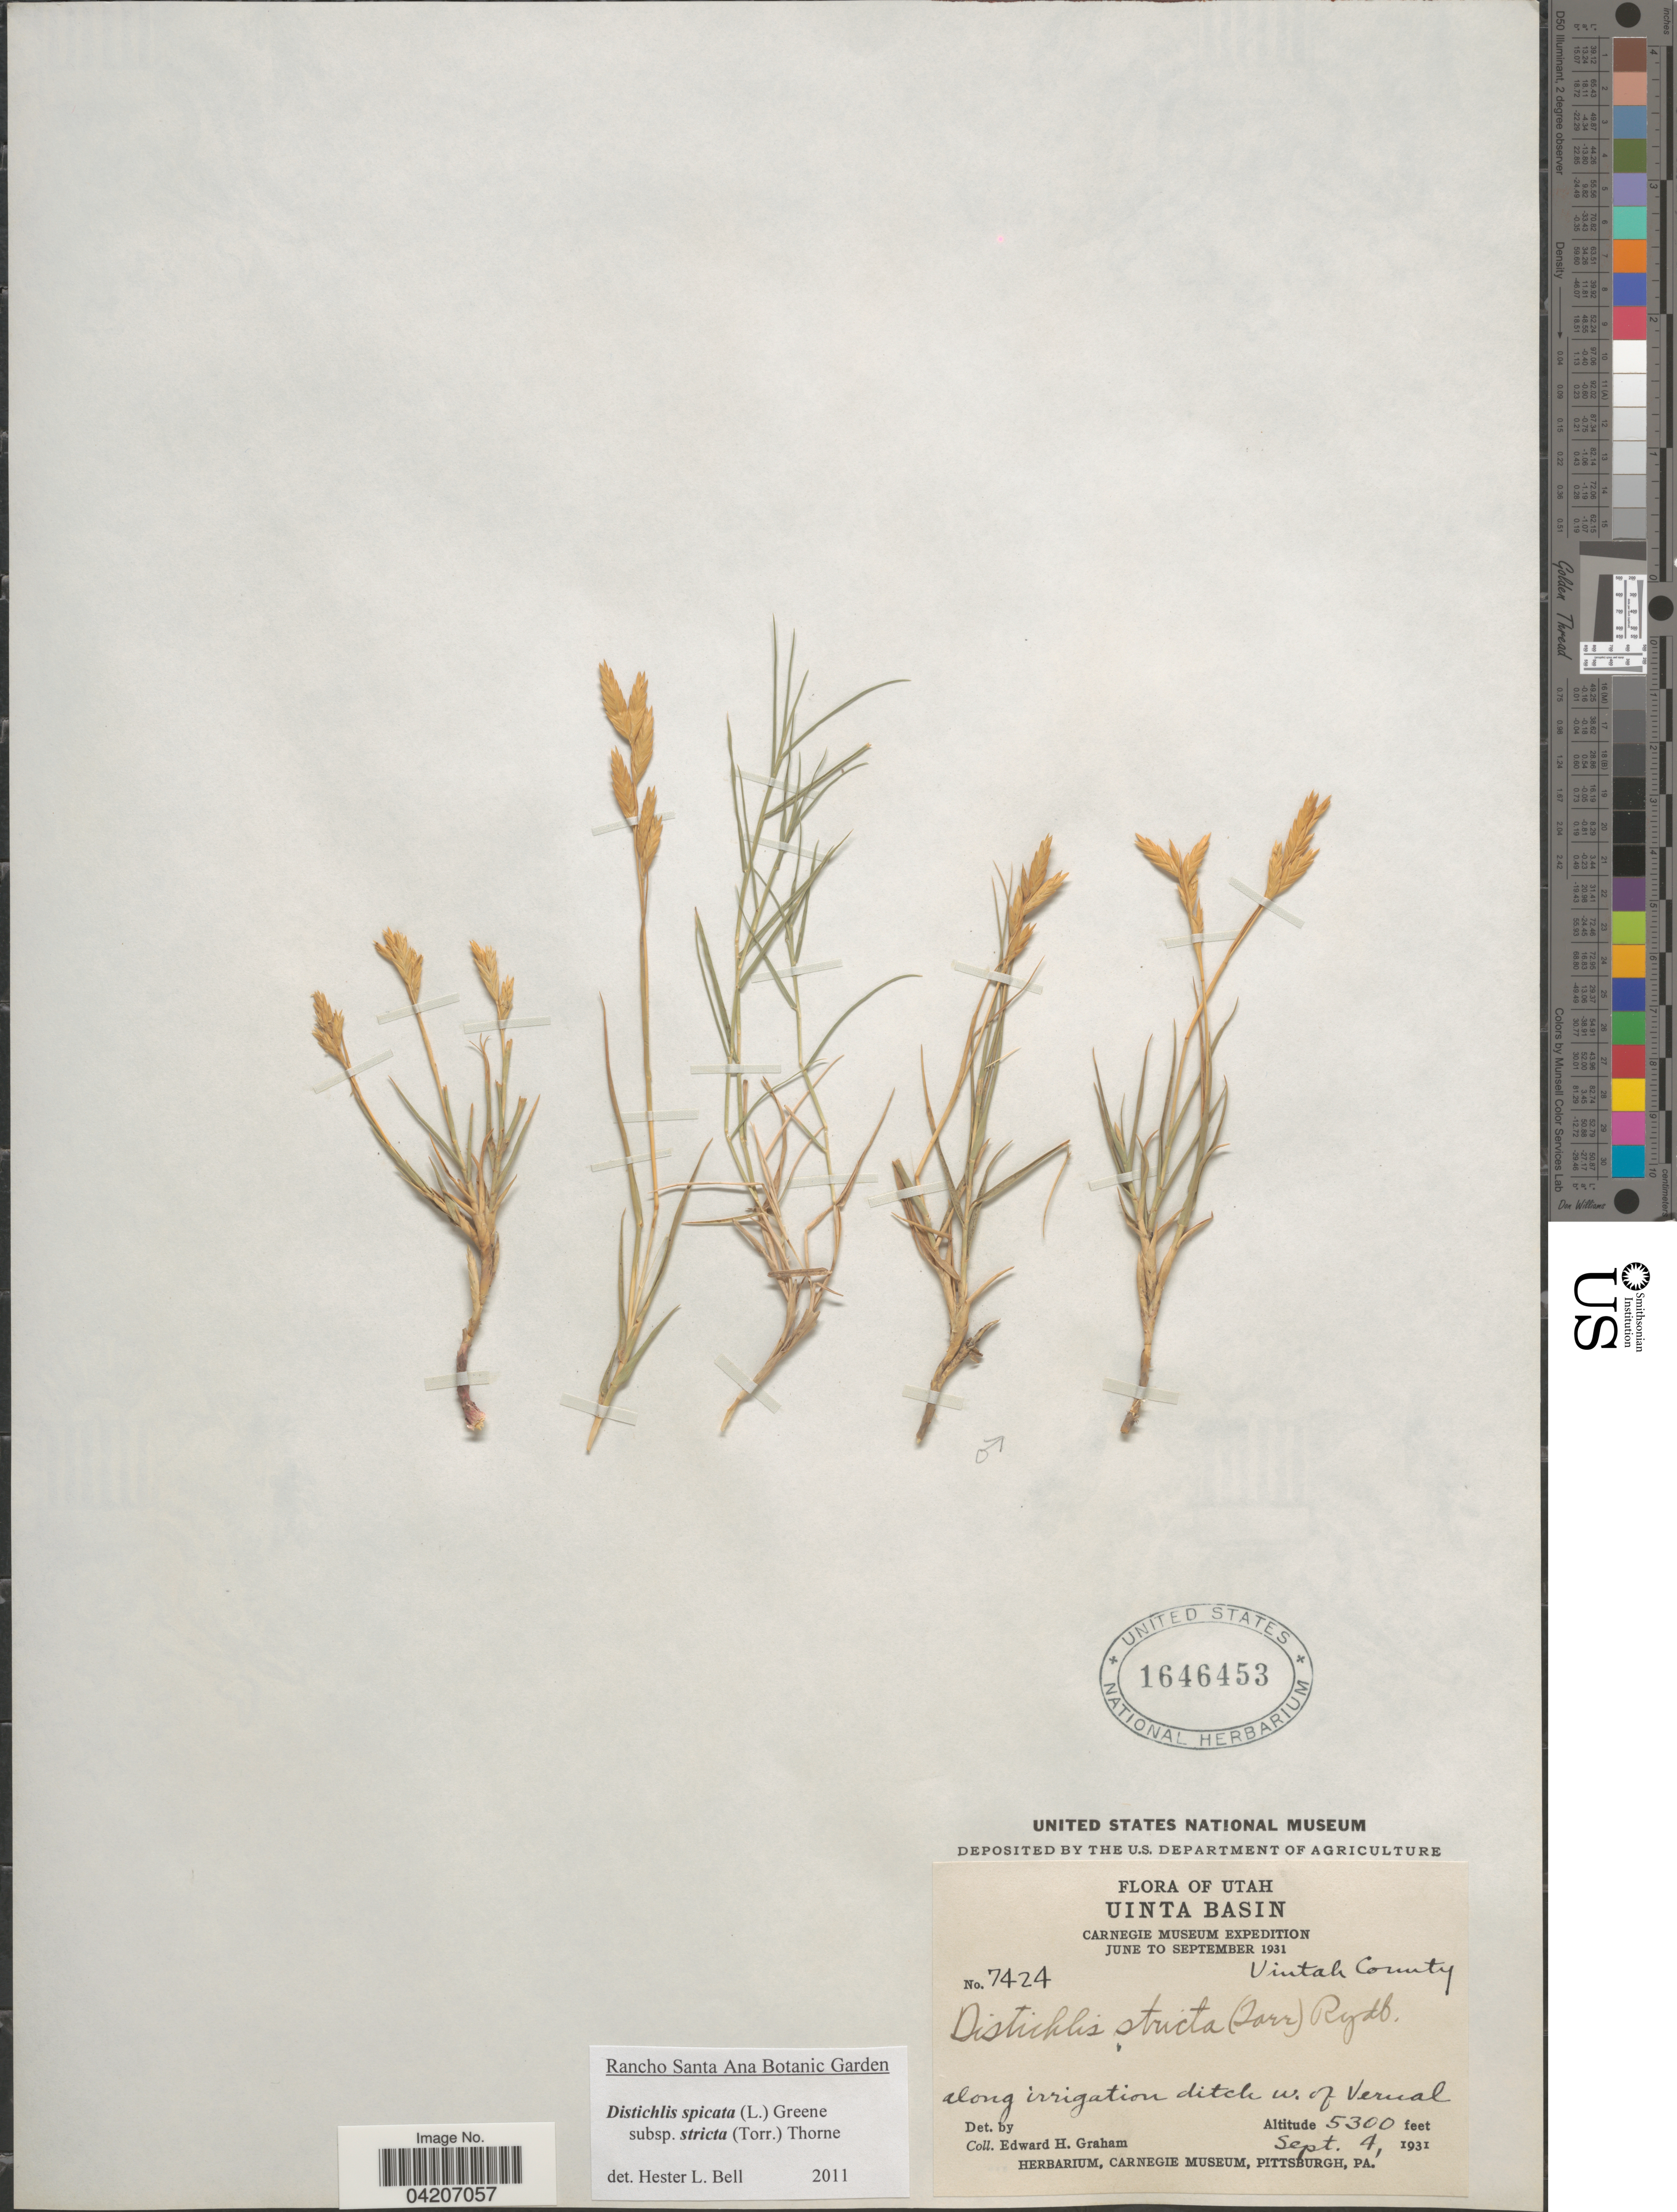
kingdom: Plantae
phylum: Tracheophyta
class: Liliopsida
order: Poales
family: Poaceae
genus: Distichlis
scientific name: Distichlis spicata subsp. stricta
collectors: E. H. Graham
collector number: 7424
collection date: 1931-09-04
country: United States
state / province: Utah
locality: Uintah Basin. Carnegie Museum Expedition June to September 1931. Uintah County. Along irrigation ditch w. of Vernal.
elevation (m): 1615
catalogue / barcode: US 1646453